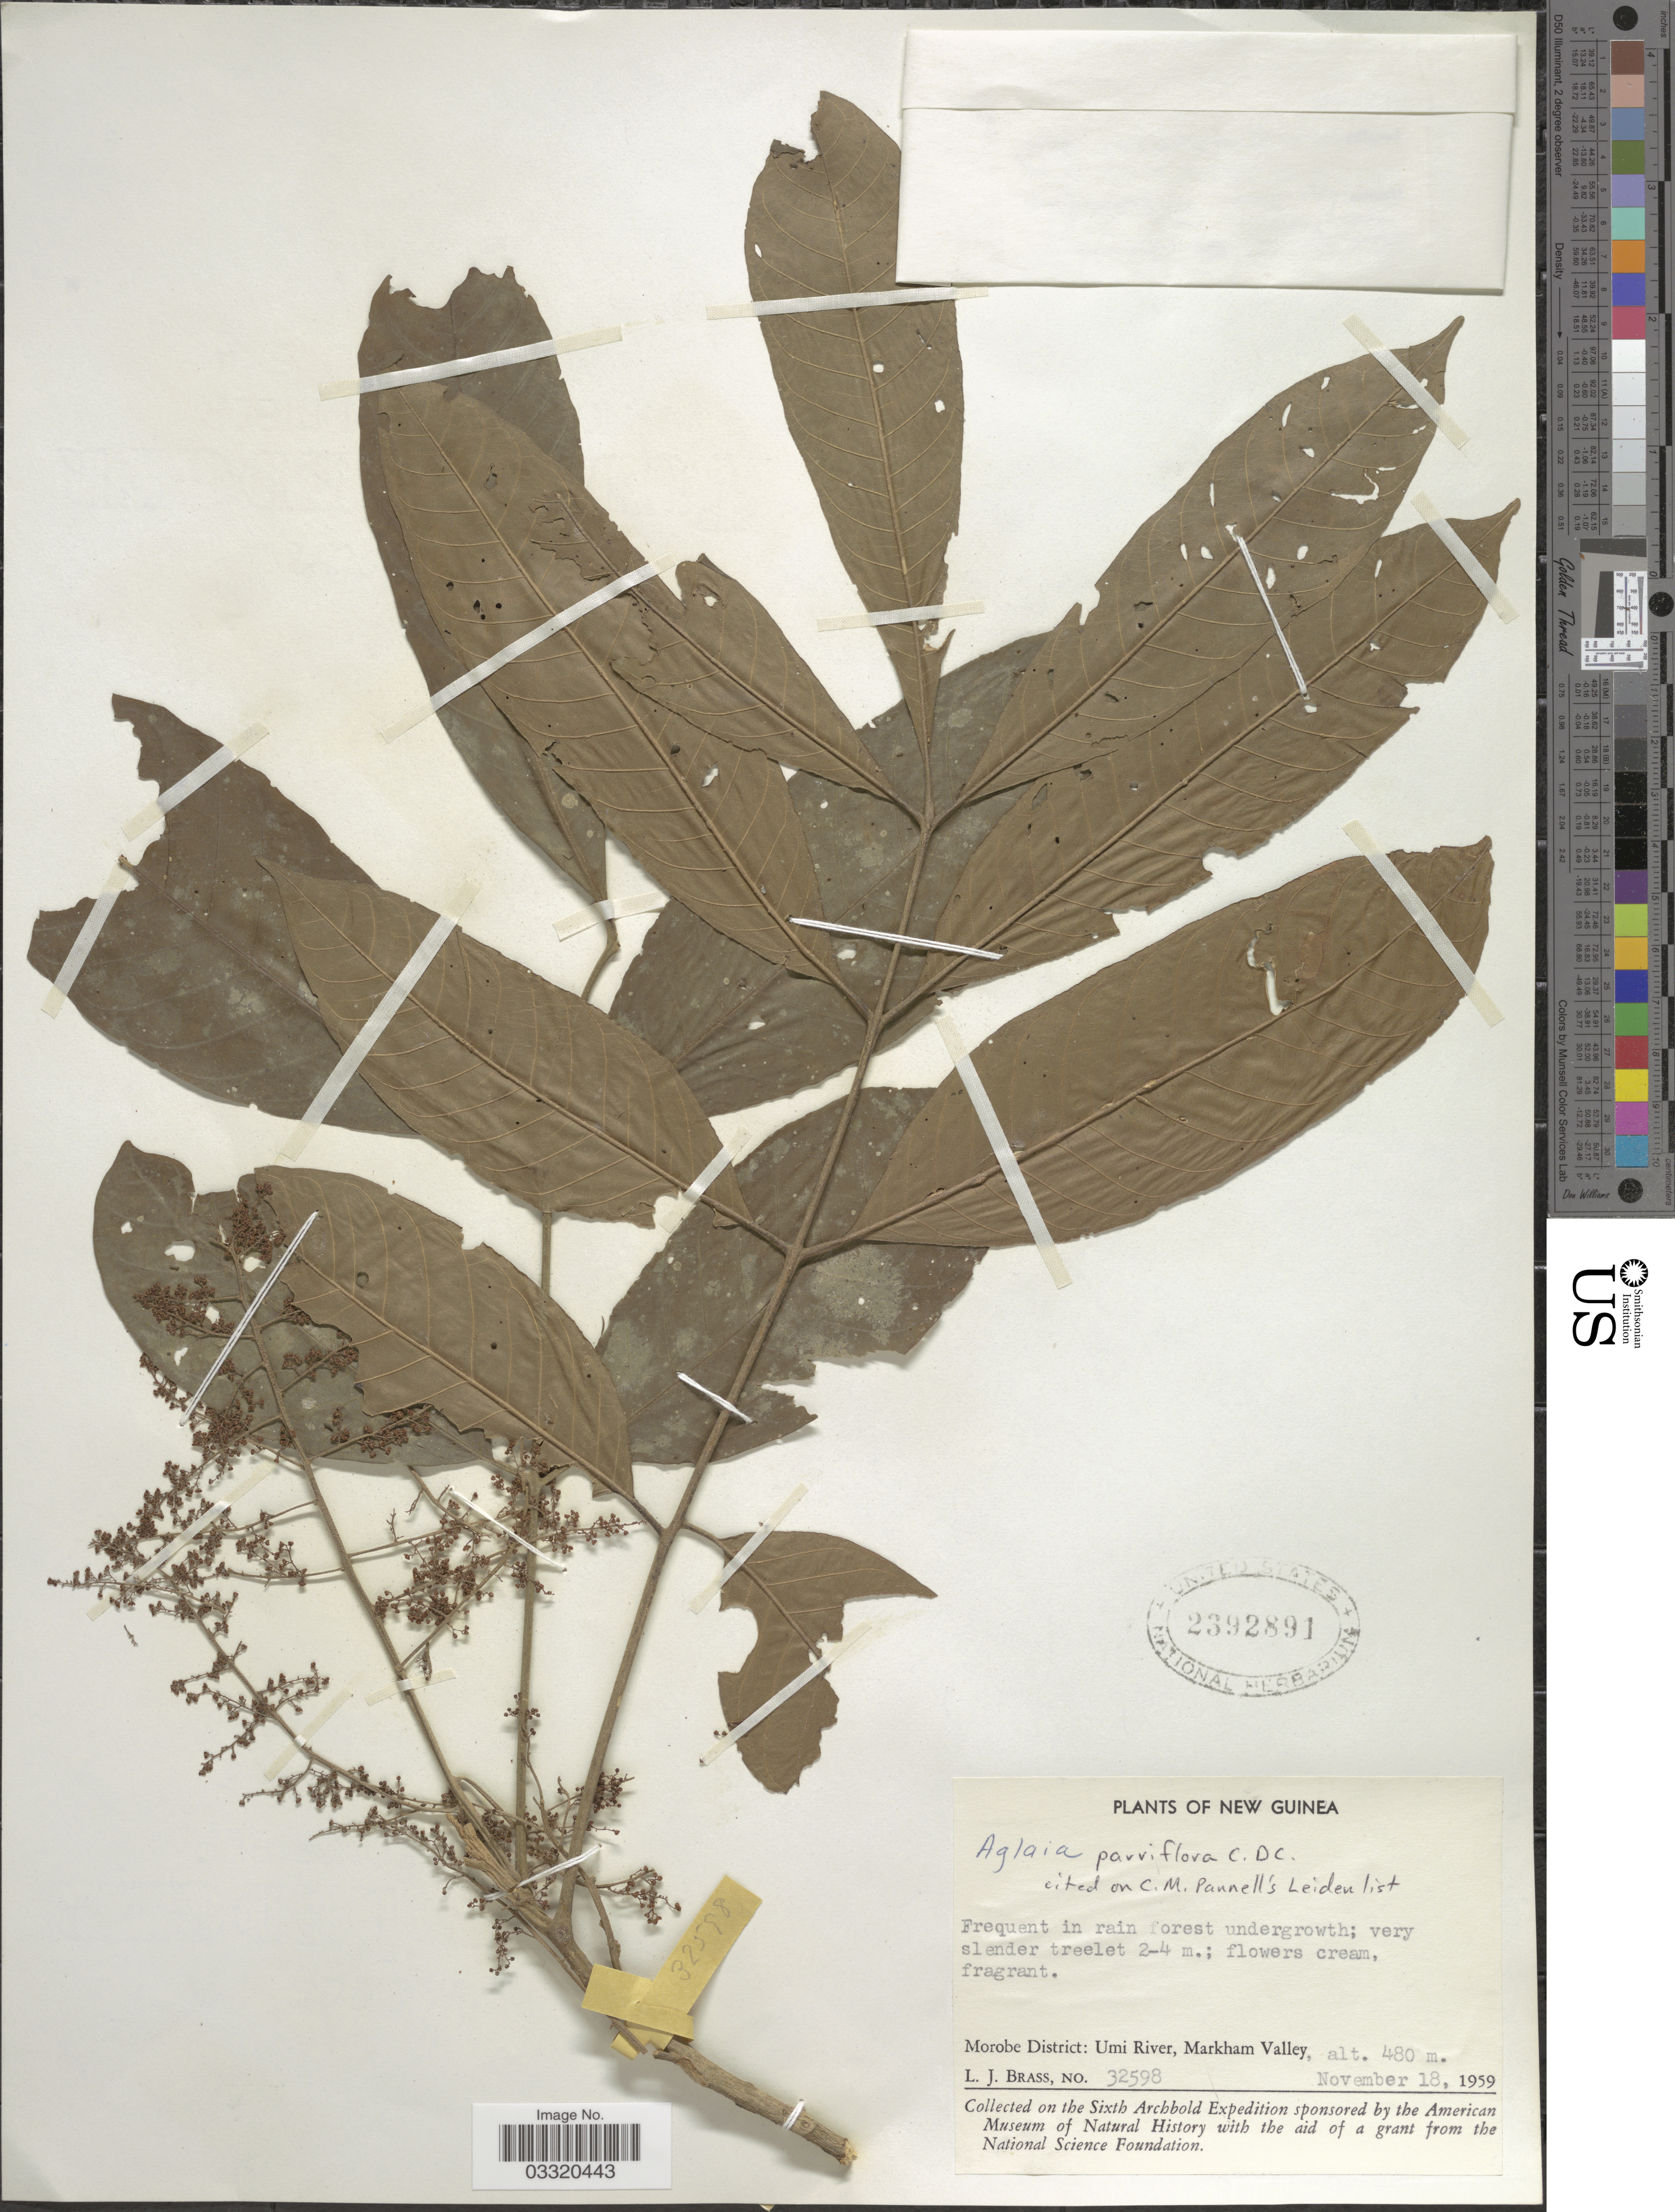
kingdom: Plantae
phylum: Tracheophyta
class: Magnoliopsida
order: Sapindales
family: Meliaceae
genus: Aglaia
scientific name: Aglaia parviflora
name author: C. DC.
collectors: L. J. Brass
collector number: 32598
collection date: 1959-11-18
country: Papua New Guinea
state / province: Morobe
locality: New Guinea. Morobe District: Umi River, Markham Valley.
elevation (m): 480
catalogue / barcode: US 2392891